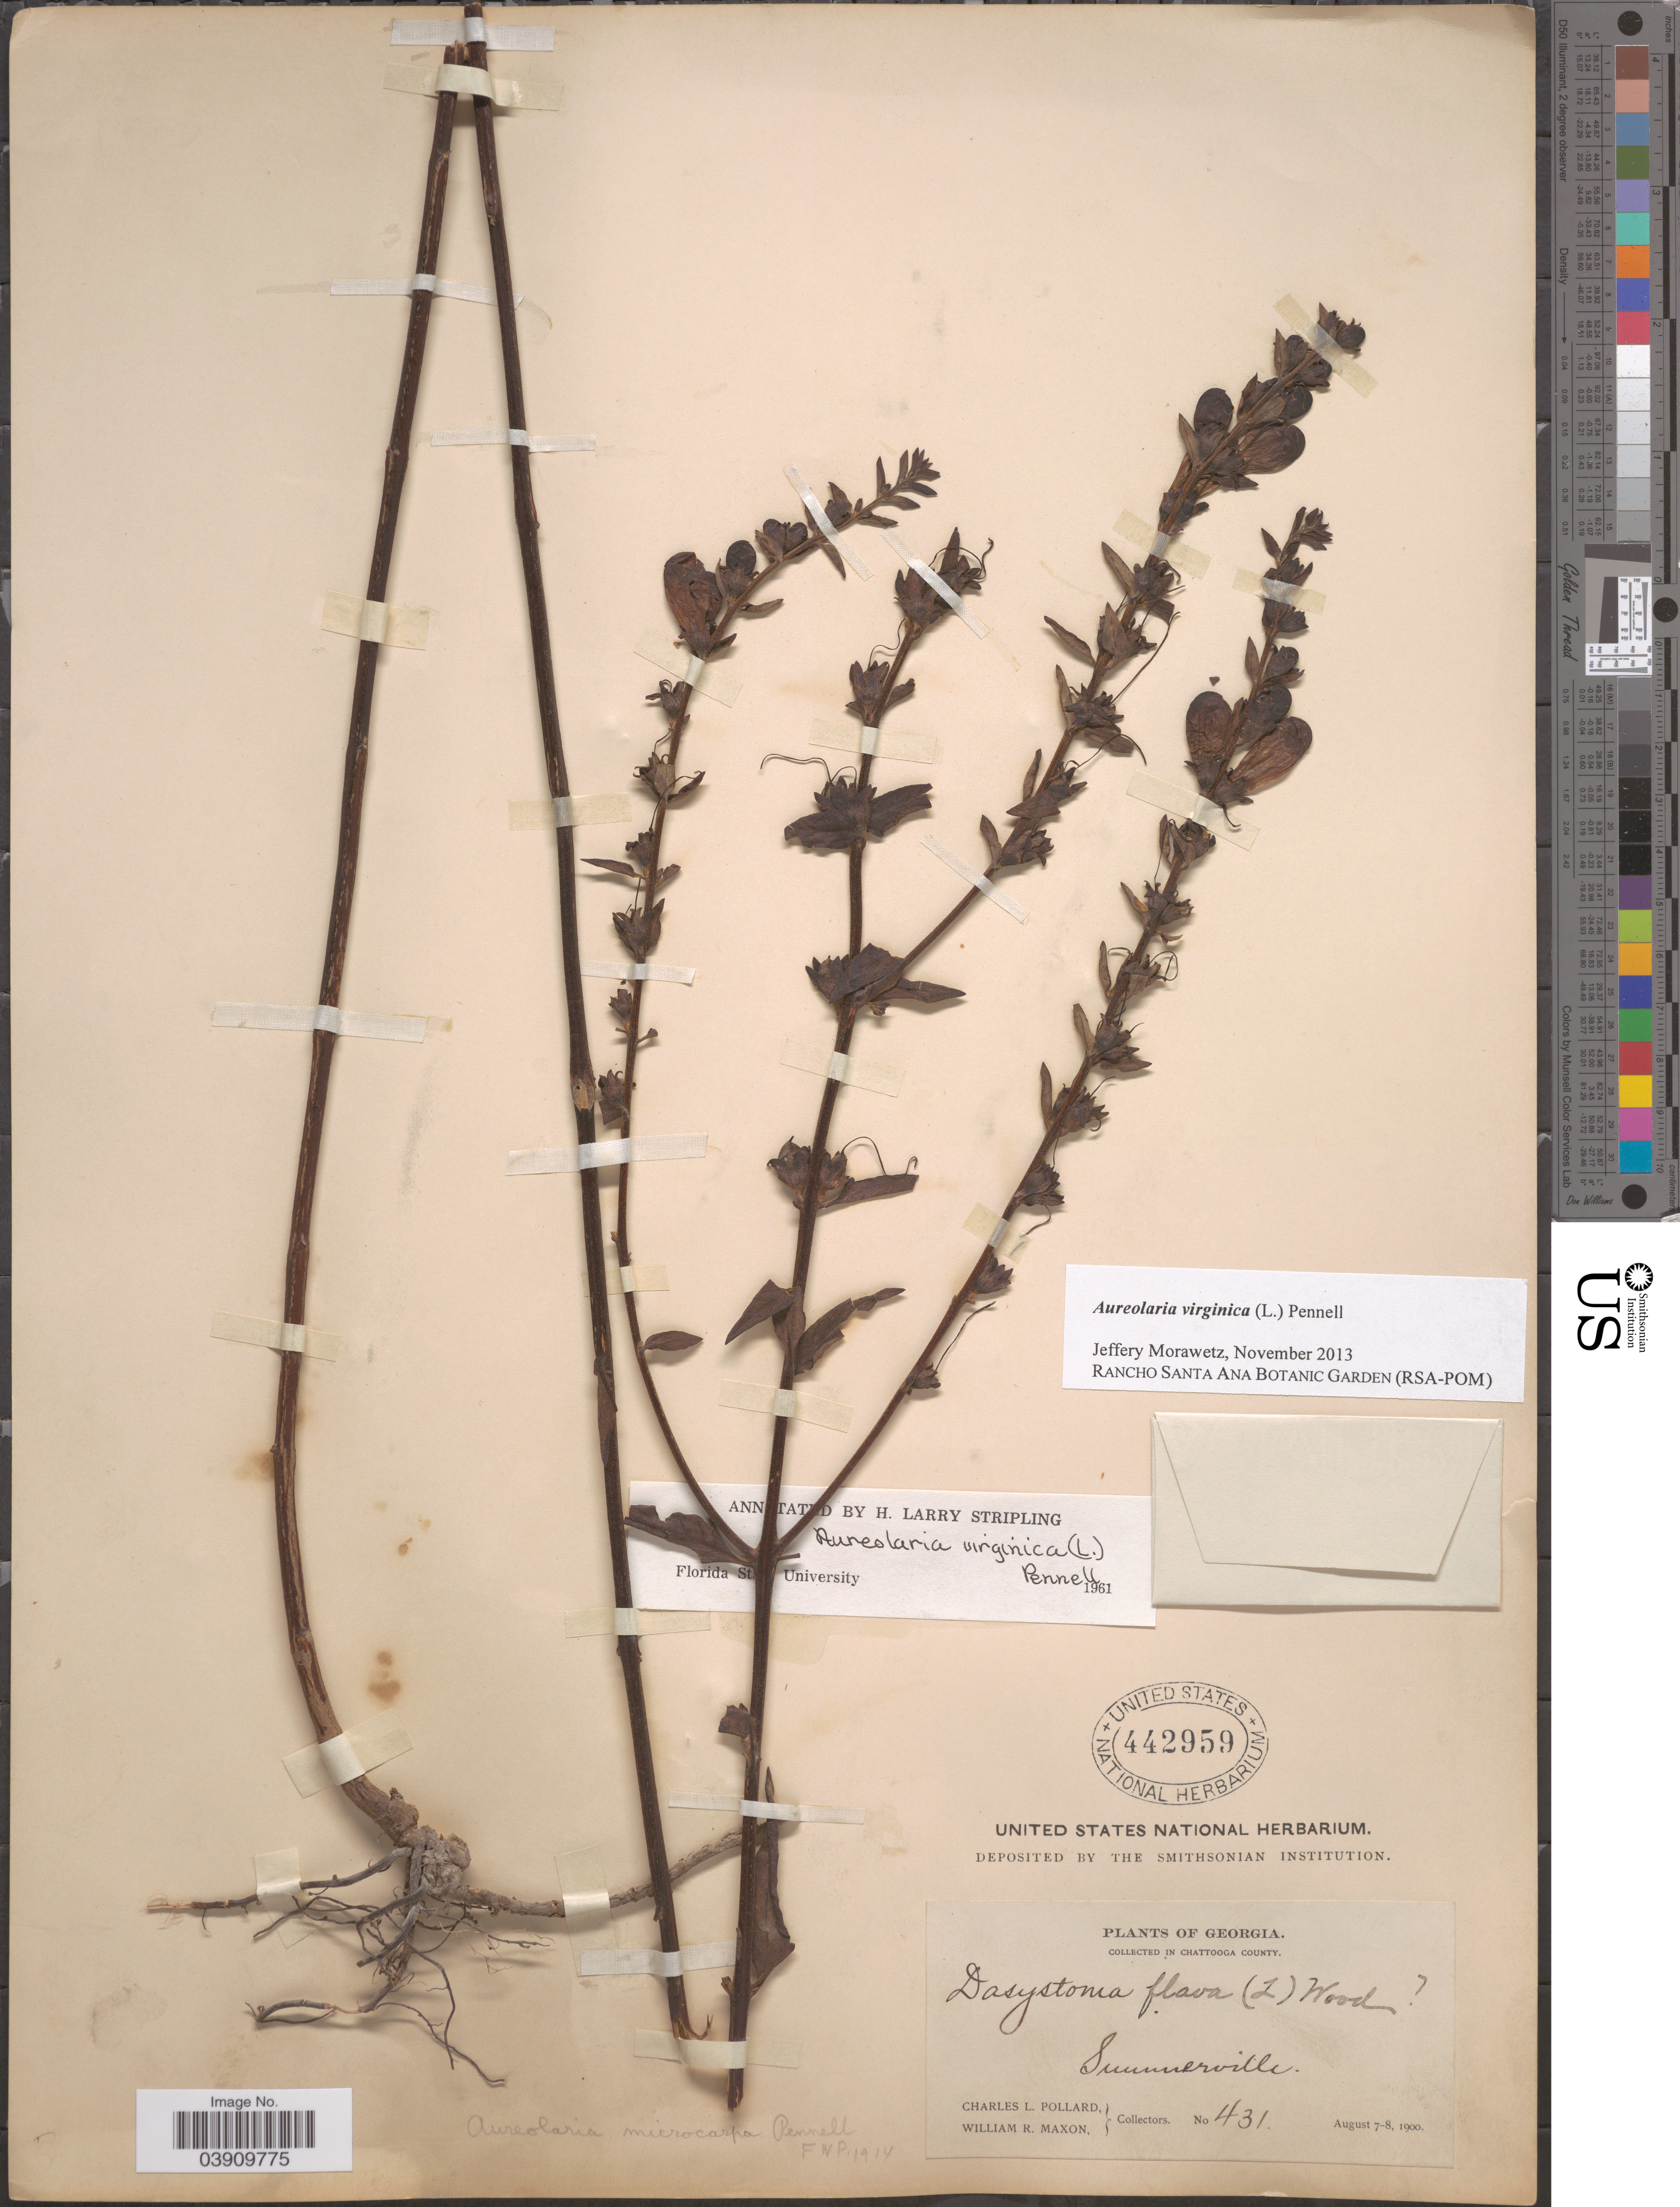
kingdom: Plantae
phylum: Tracheophyta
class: Magnoliopsida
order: Lamiales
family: Orobanchaceae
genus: Aureolaria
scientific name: Aureolaria virginica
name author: (L.) Pennell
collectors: C. L. Pollard & W. R. Maxon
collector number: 431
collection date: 1900-08-07/1900-08-08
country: United States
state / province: Georgia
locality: Chattooga County. Summerville.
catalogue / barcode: US 442959